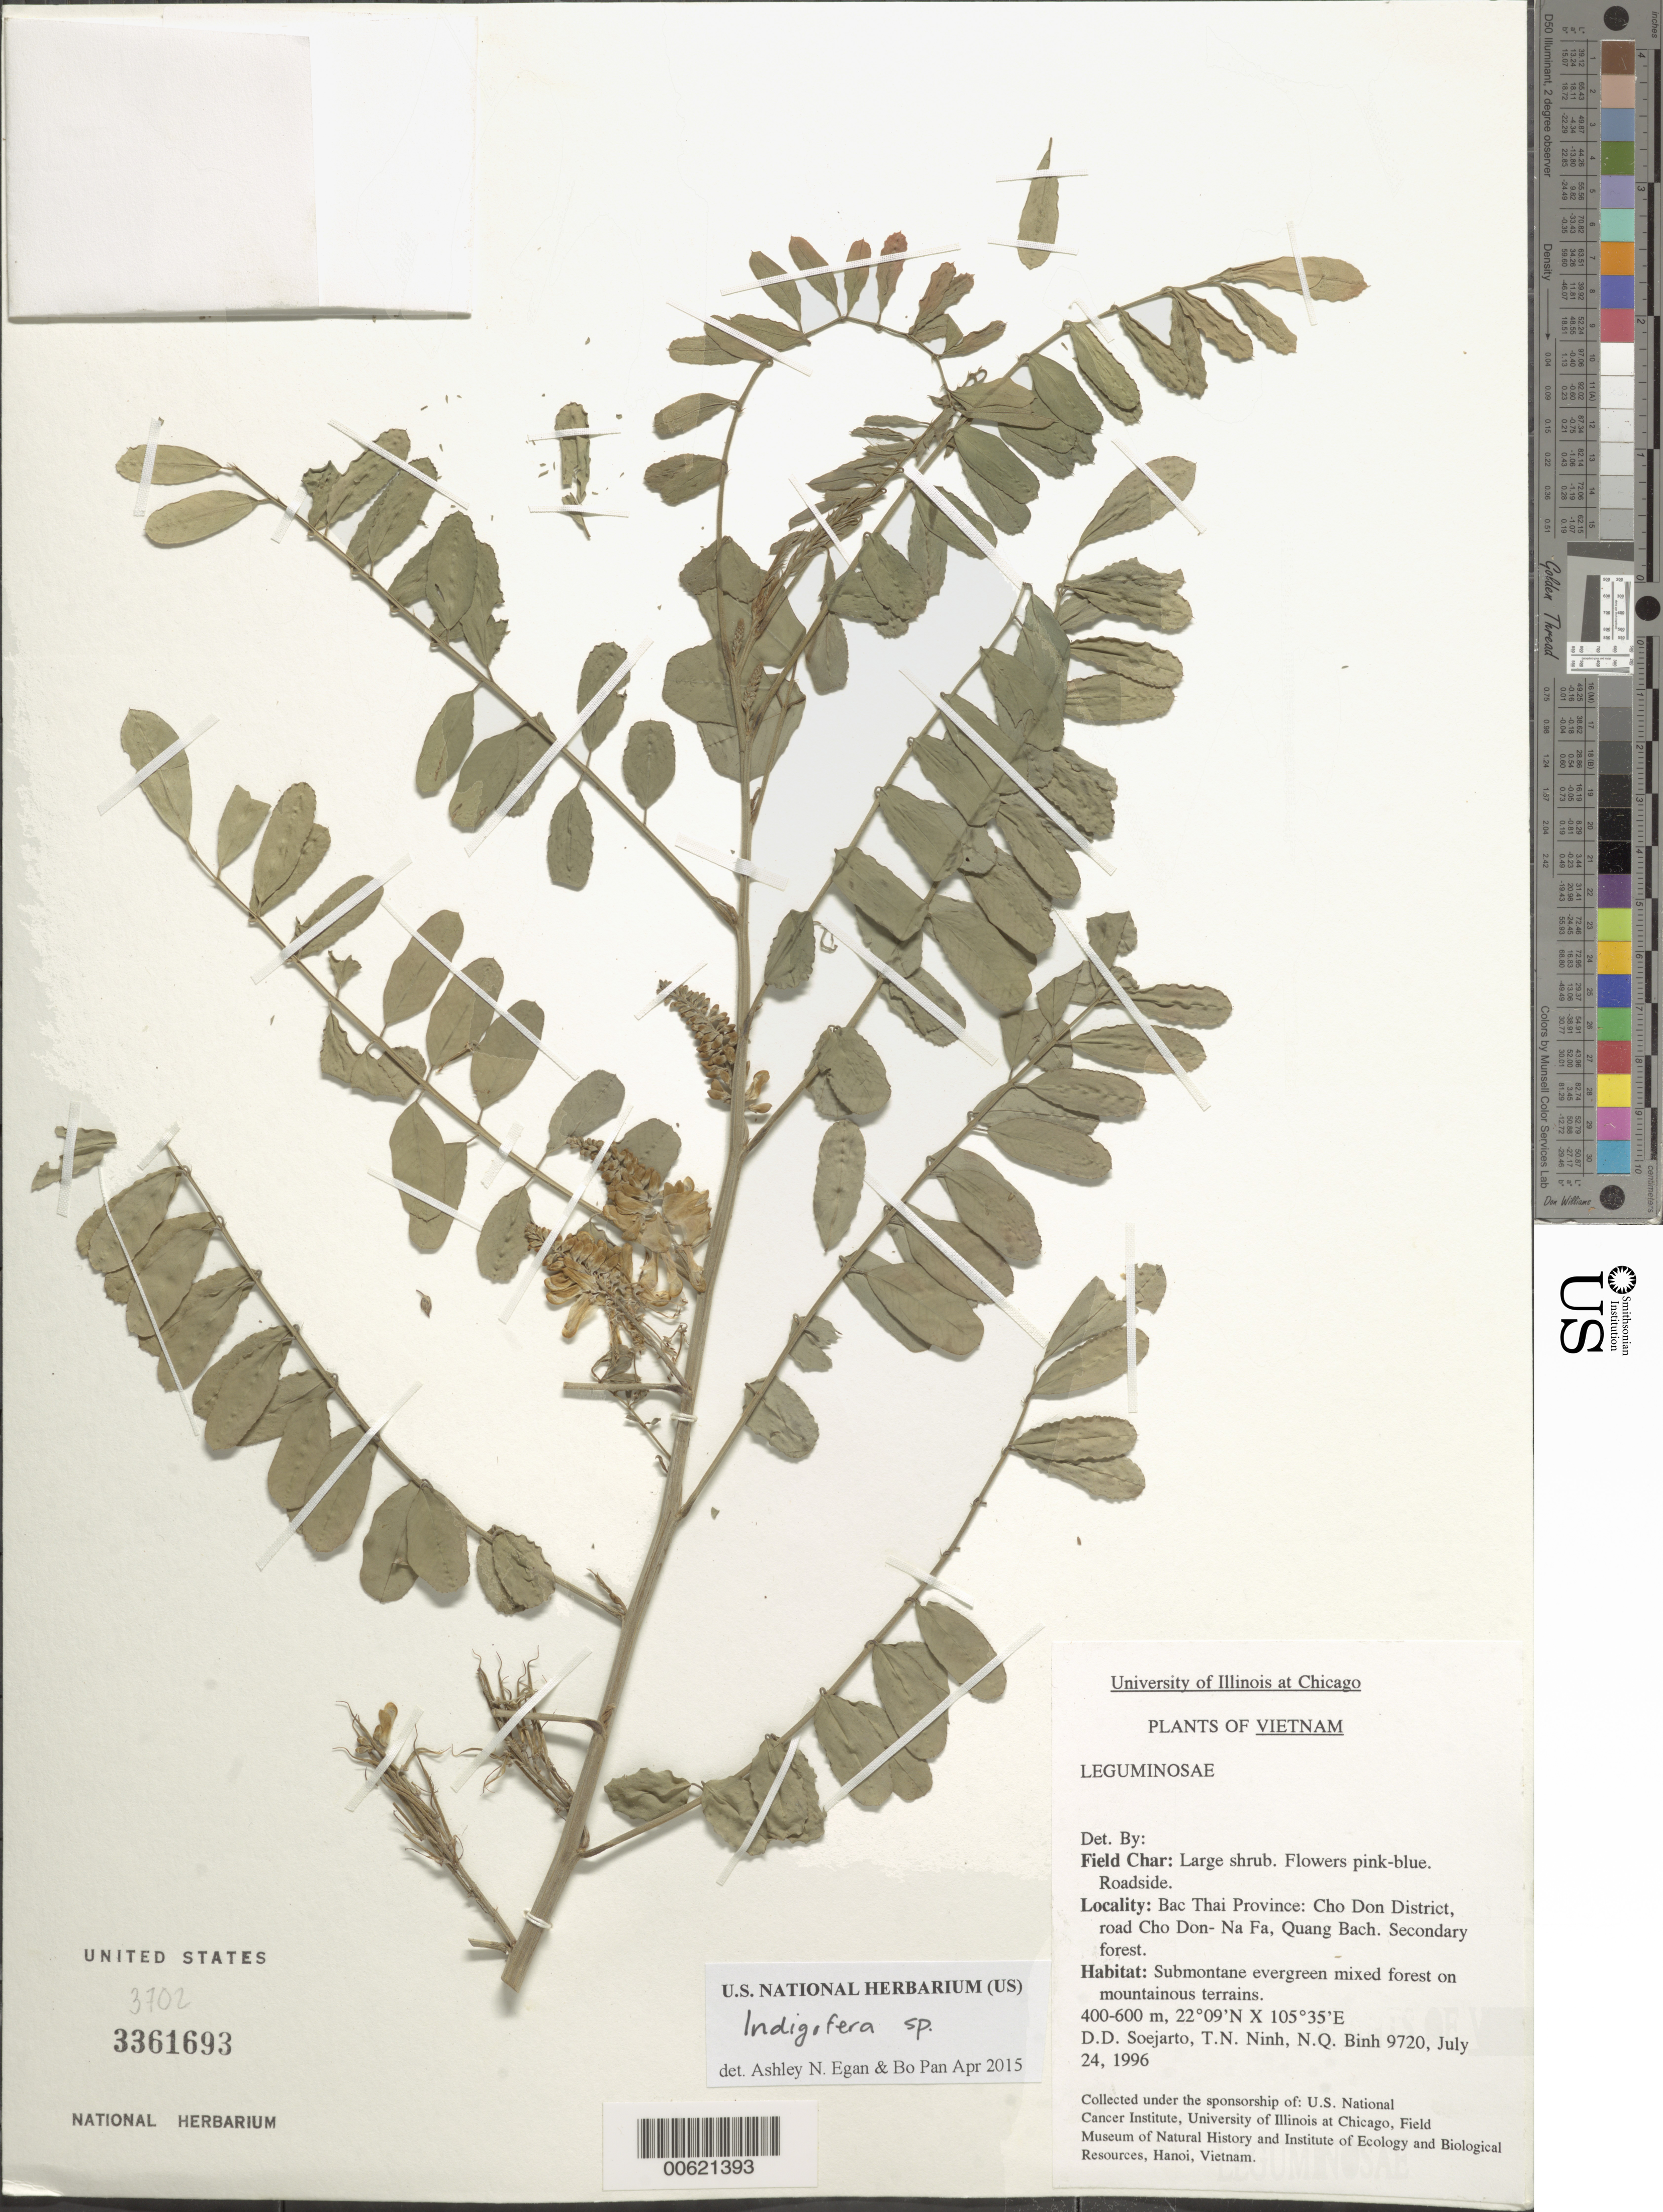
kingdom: Plantae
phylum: Tracheophyta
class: Magnoliopsida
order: Fabales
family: Fabaceae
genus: Indigofera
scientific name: Indigofera sp.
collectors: T. N. Ninh & N. Binh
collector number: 9720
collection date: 1996-07-24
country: Vietnam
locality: Bac Thai Province: Cho Don District, road Cho Don- Na Fa, Quang Bach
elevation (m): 400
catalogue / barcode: US 3361693